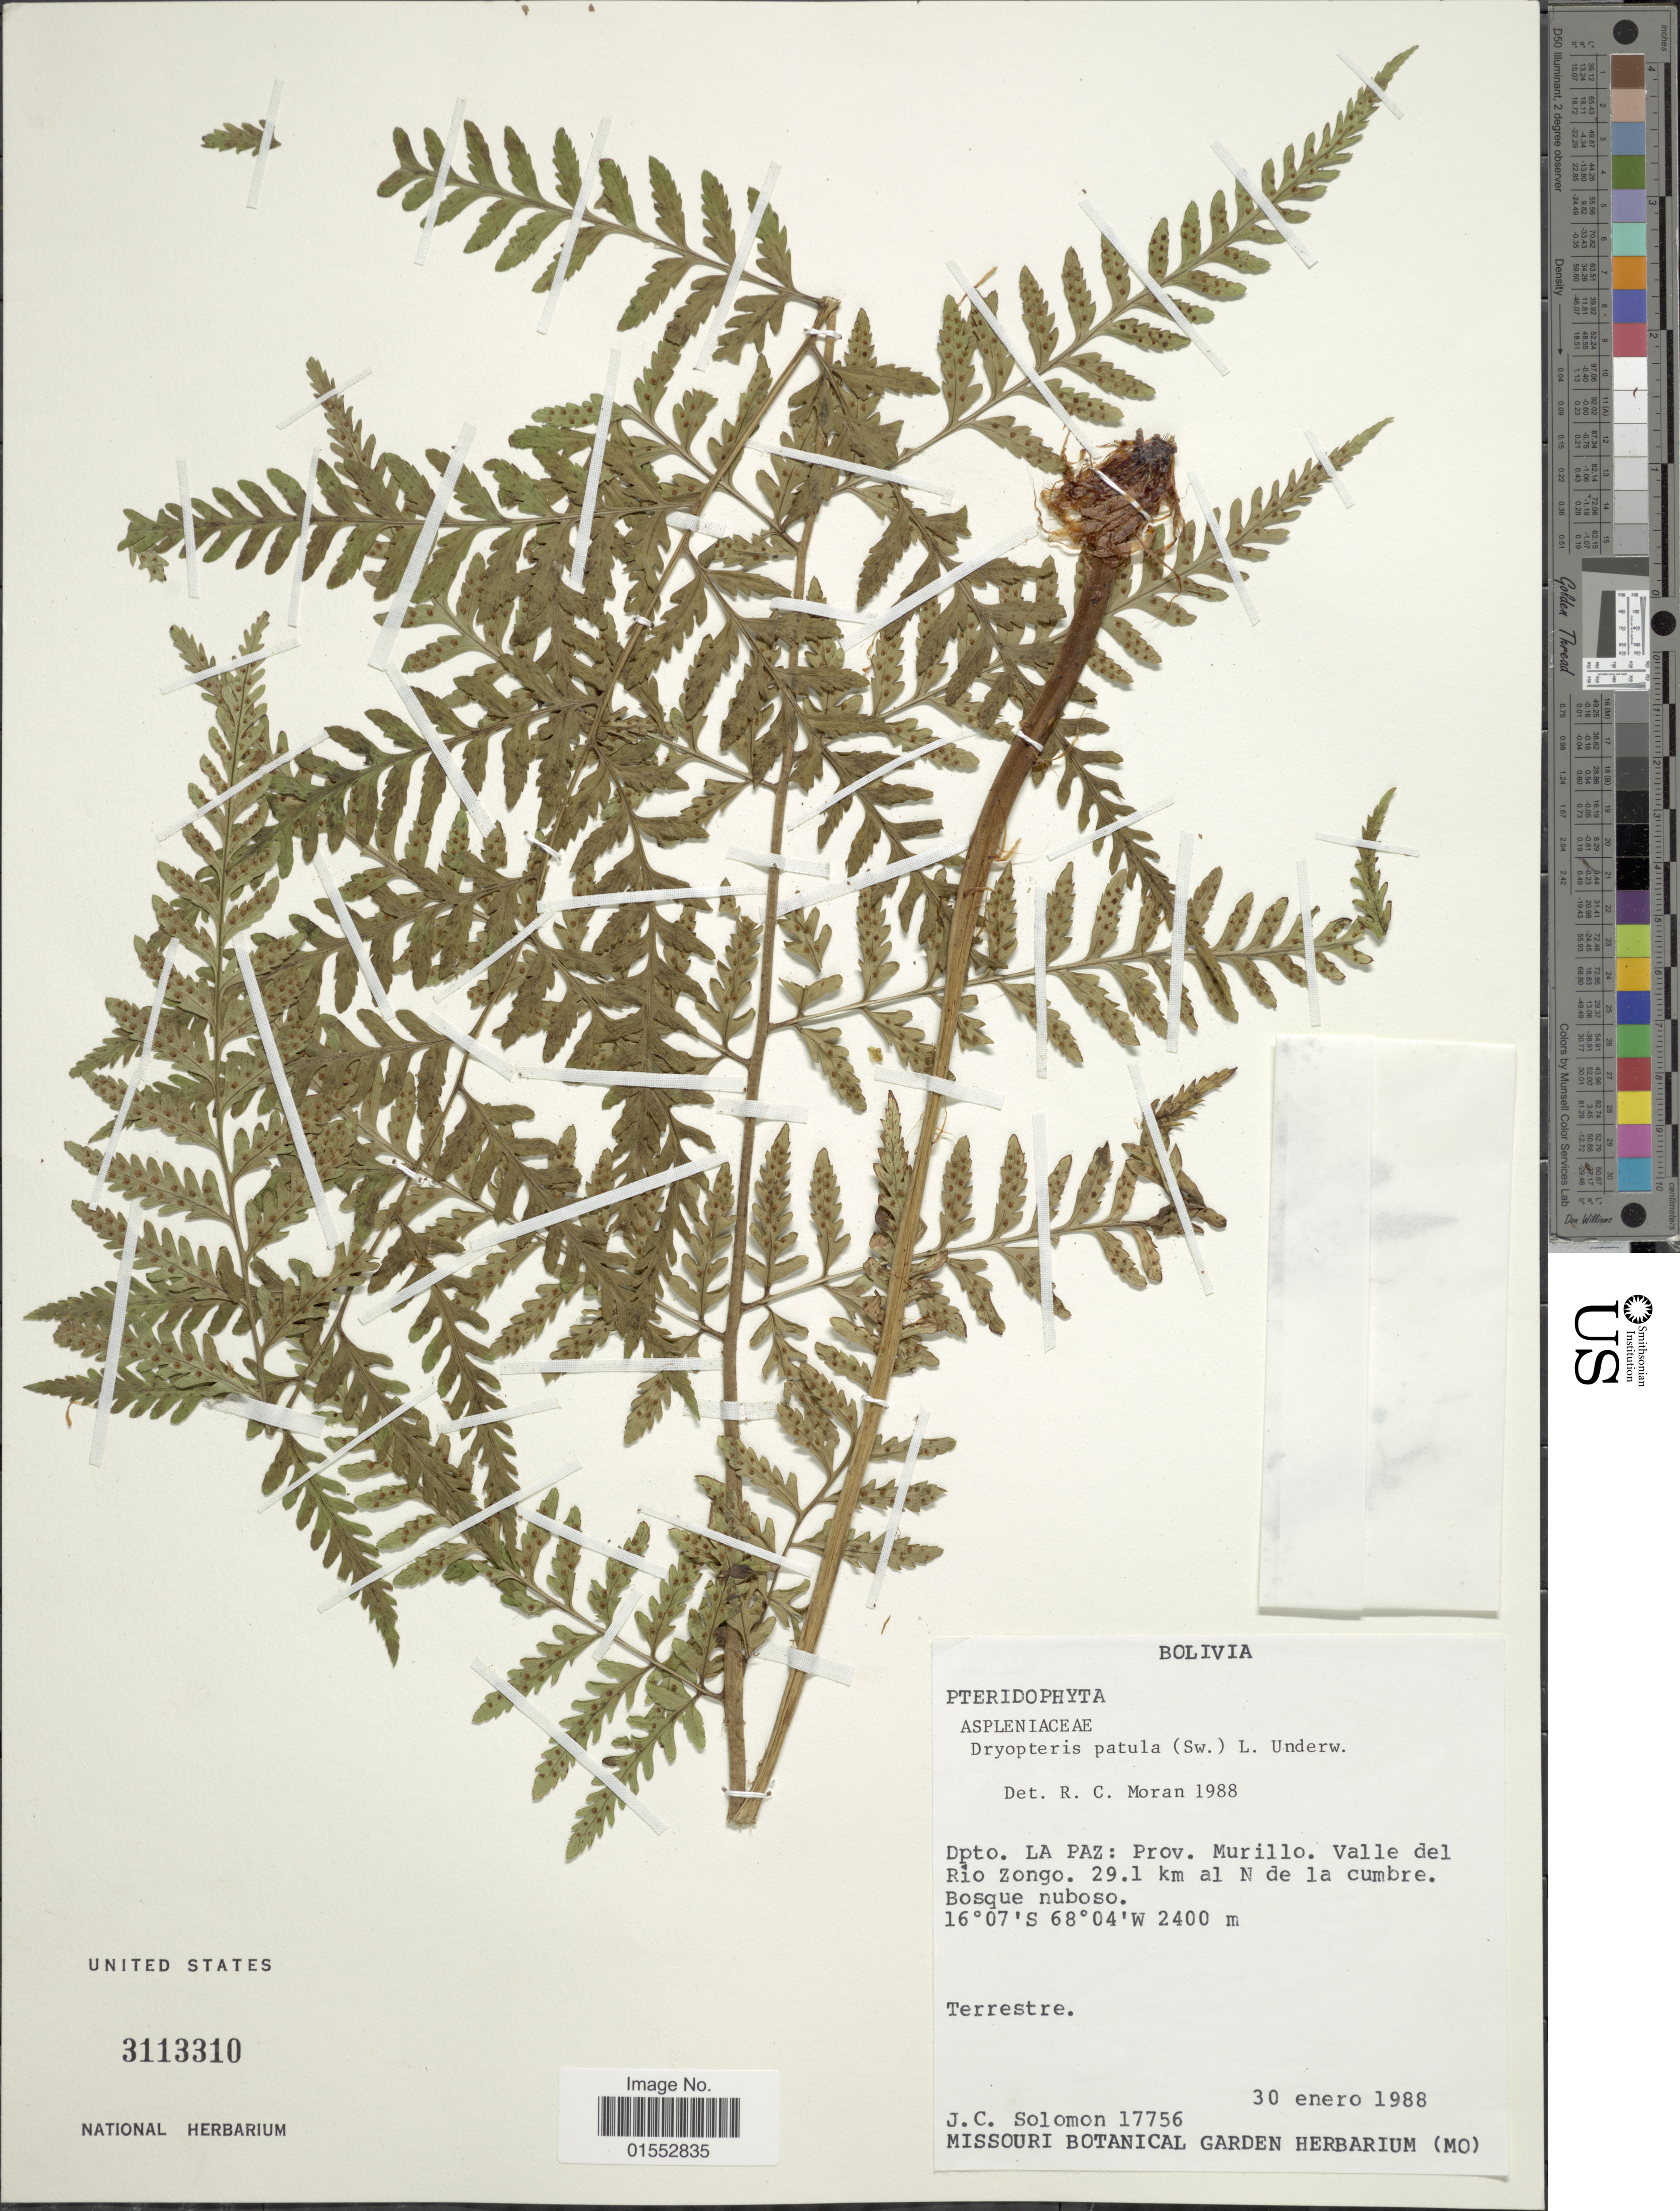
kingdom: Plantae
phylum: Tracheophyta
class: Polypodiopsida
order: Polypodiales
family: Dryopteridaceae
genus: Dryopteris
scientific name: Dryopteris patula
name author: (Sw.) Underw.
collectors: J. C. Solomon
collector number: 17756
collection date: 1988-01-30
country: Bolivia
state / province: La Paz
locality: Prov. Murillo, Valle del Rio Zongo, 29.1 km al N de la cumbre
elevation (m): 2400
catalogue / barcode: US 3113310